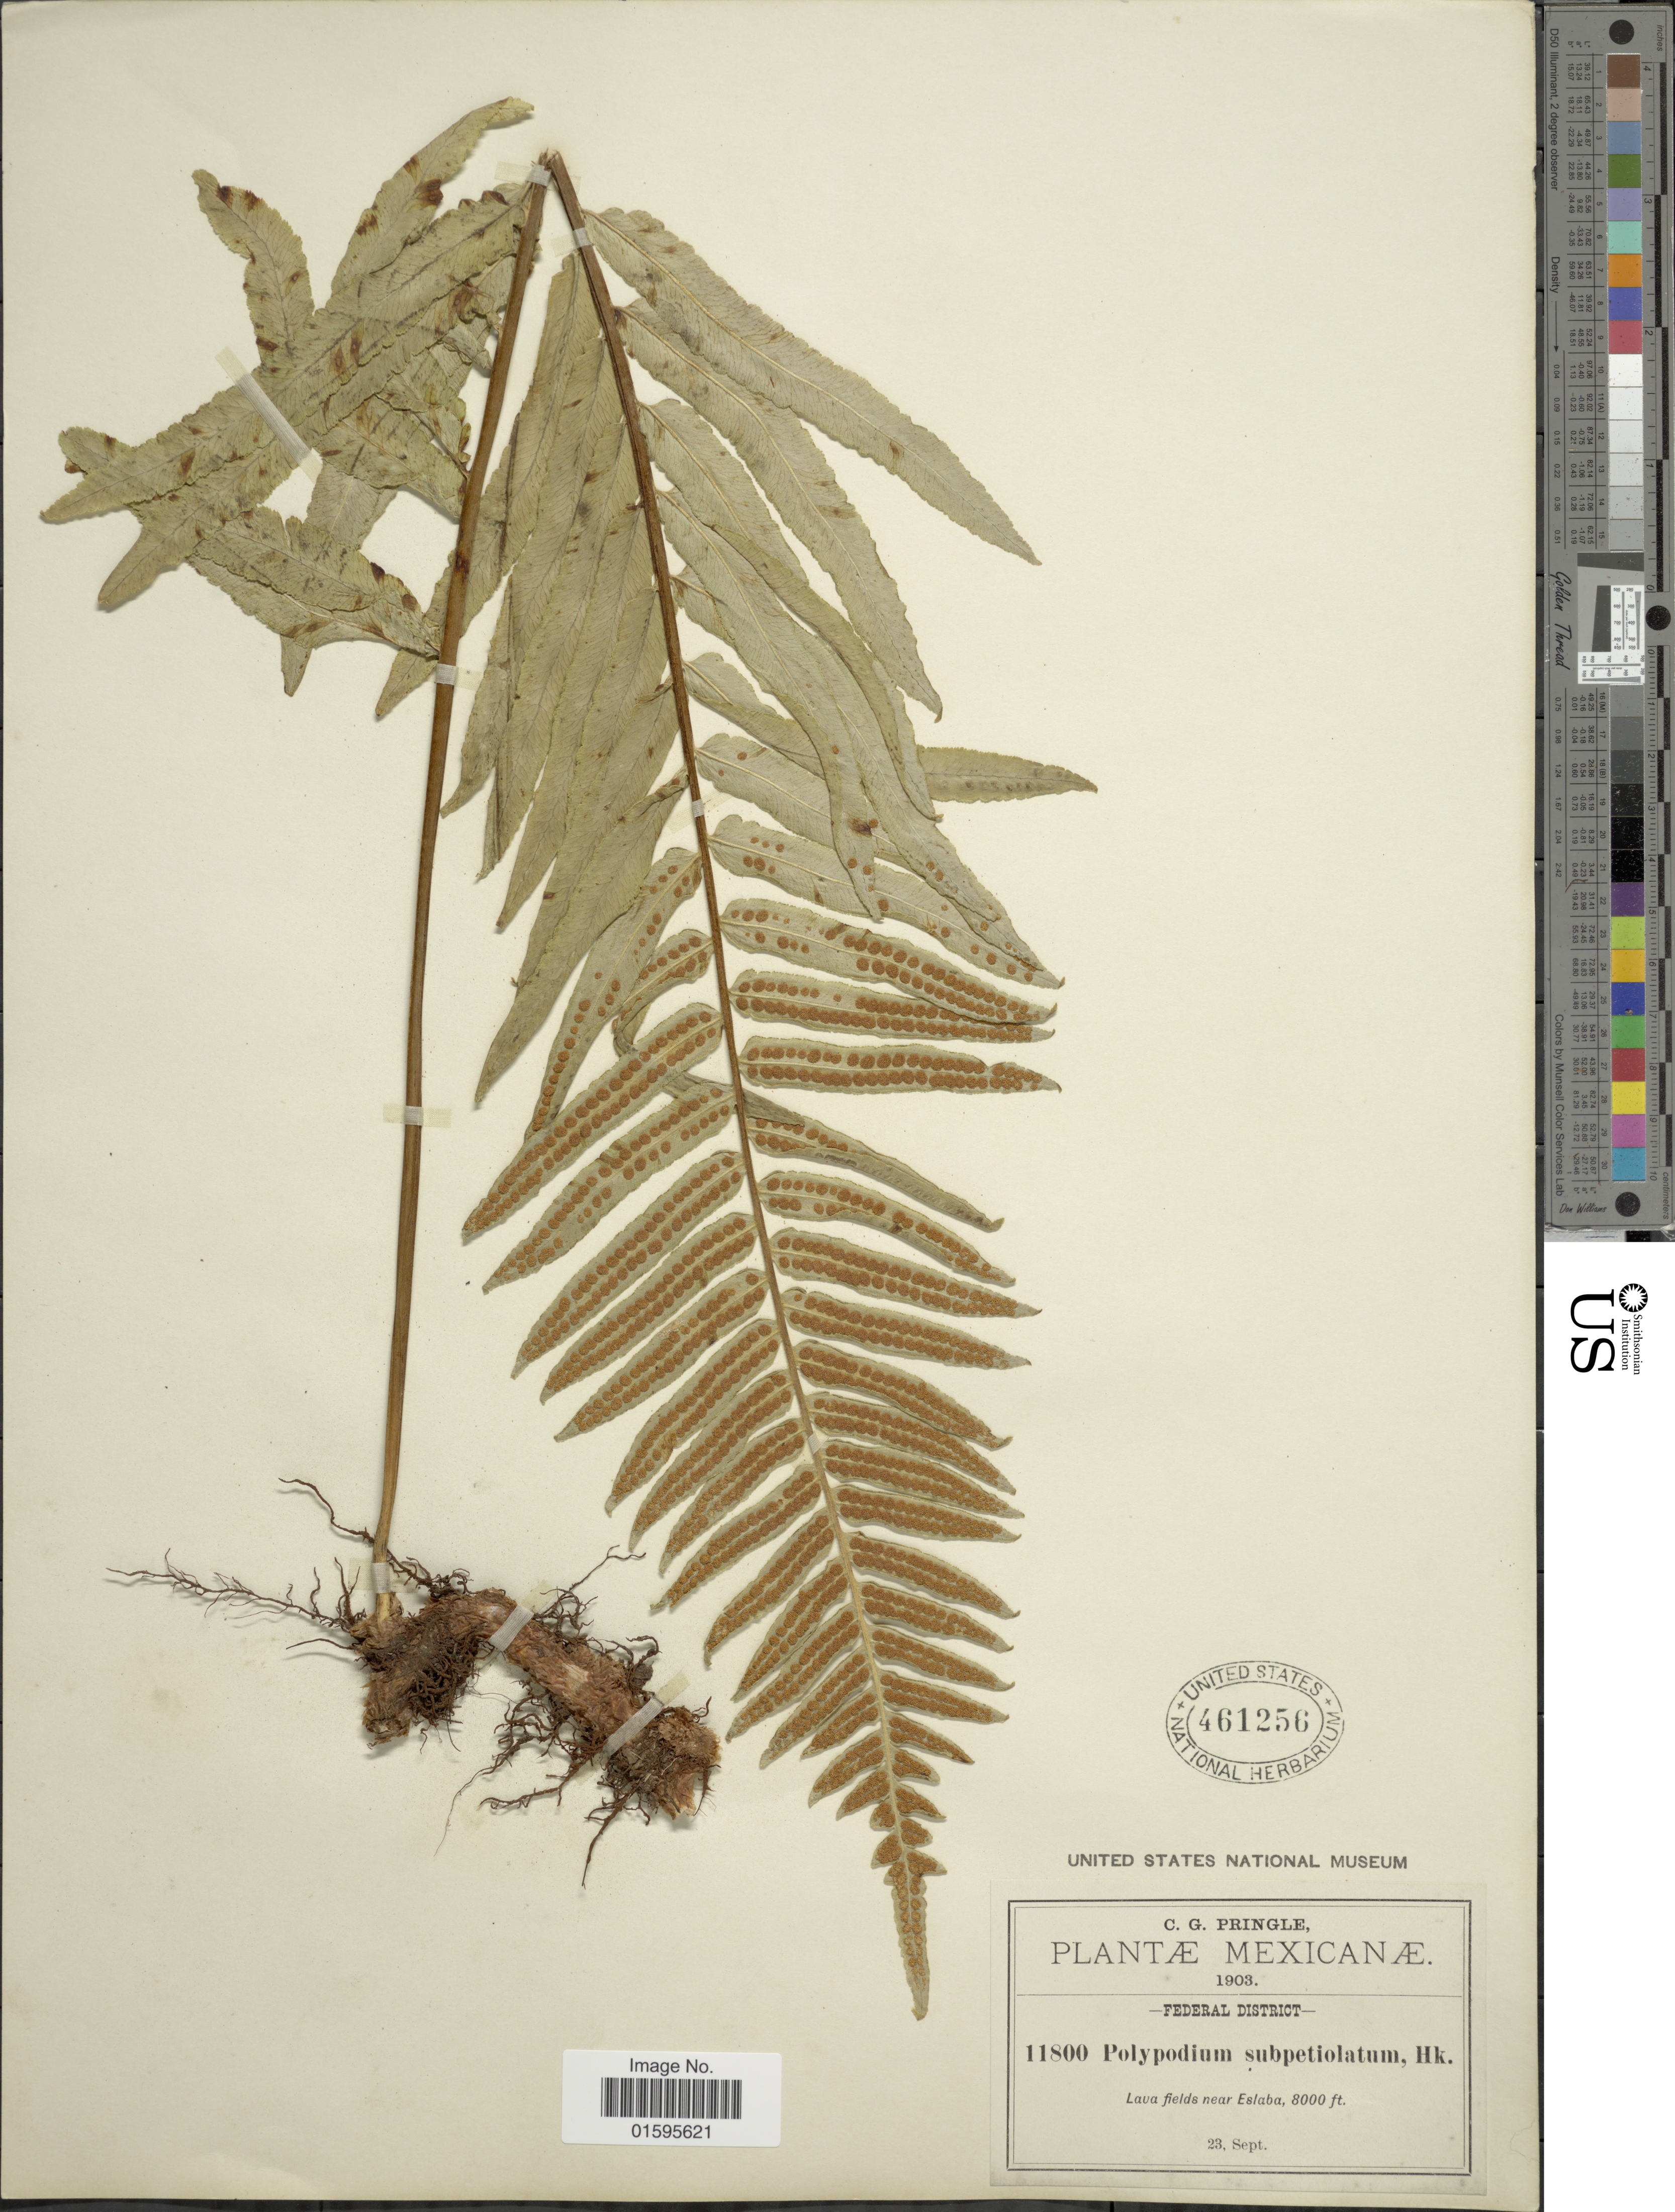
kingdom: Plantae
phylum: Tracheophyta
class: Polypodiopsida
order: Polypodiales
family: Polypodiaceae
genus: Polypodium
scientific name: Polypodium subpetiolatum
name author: Hook.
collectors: C. G. Pringle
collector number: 11800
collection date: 1903-09-23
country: Mexico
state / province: Distrito Federal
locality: Mexicanae, Federal District, Lava fields near Eslaba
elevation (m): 2438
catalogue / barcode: US 461256